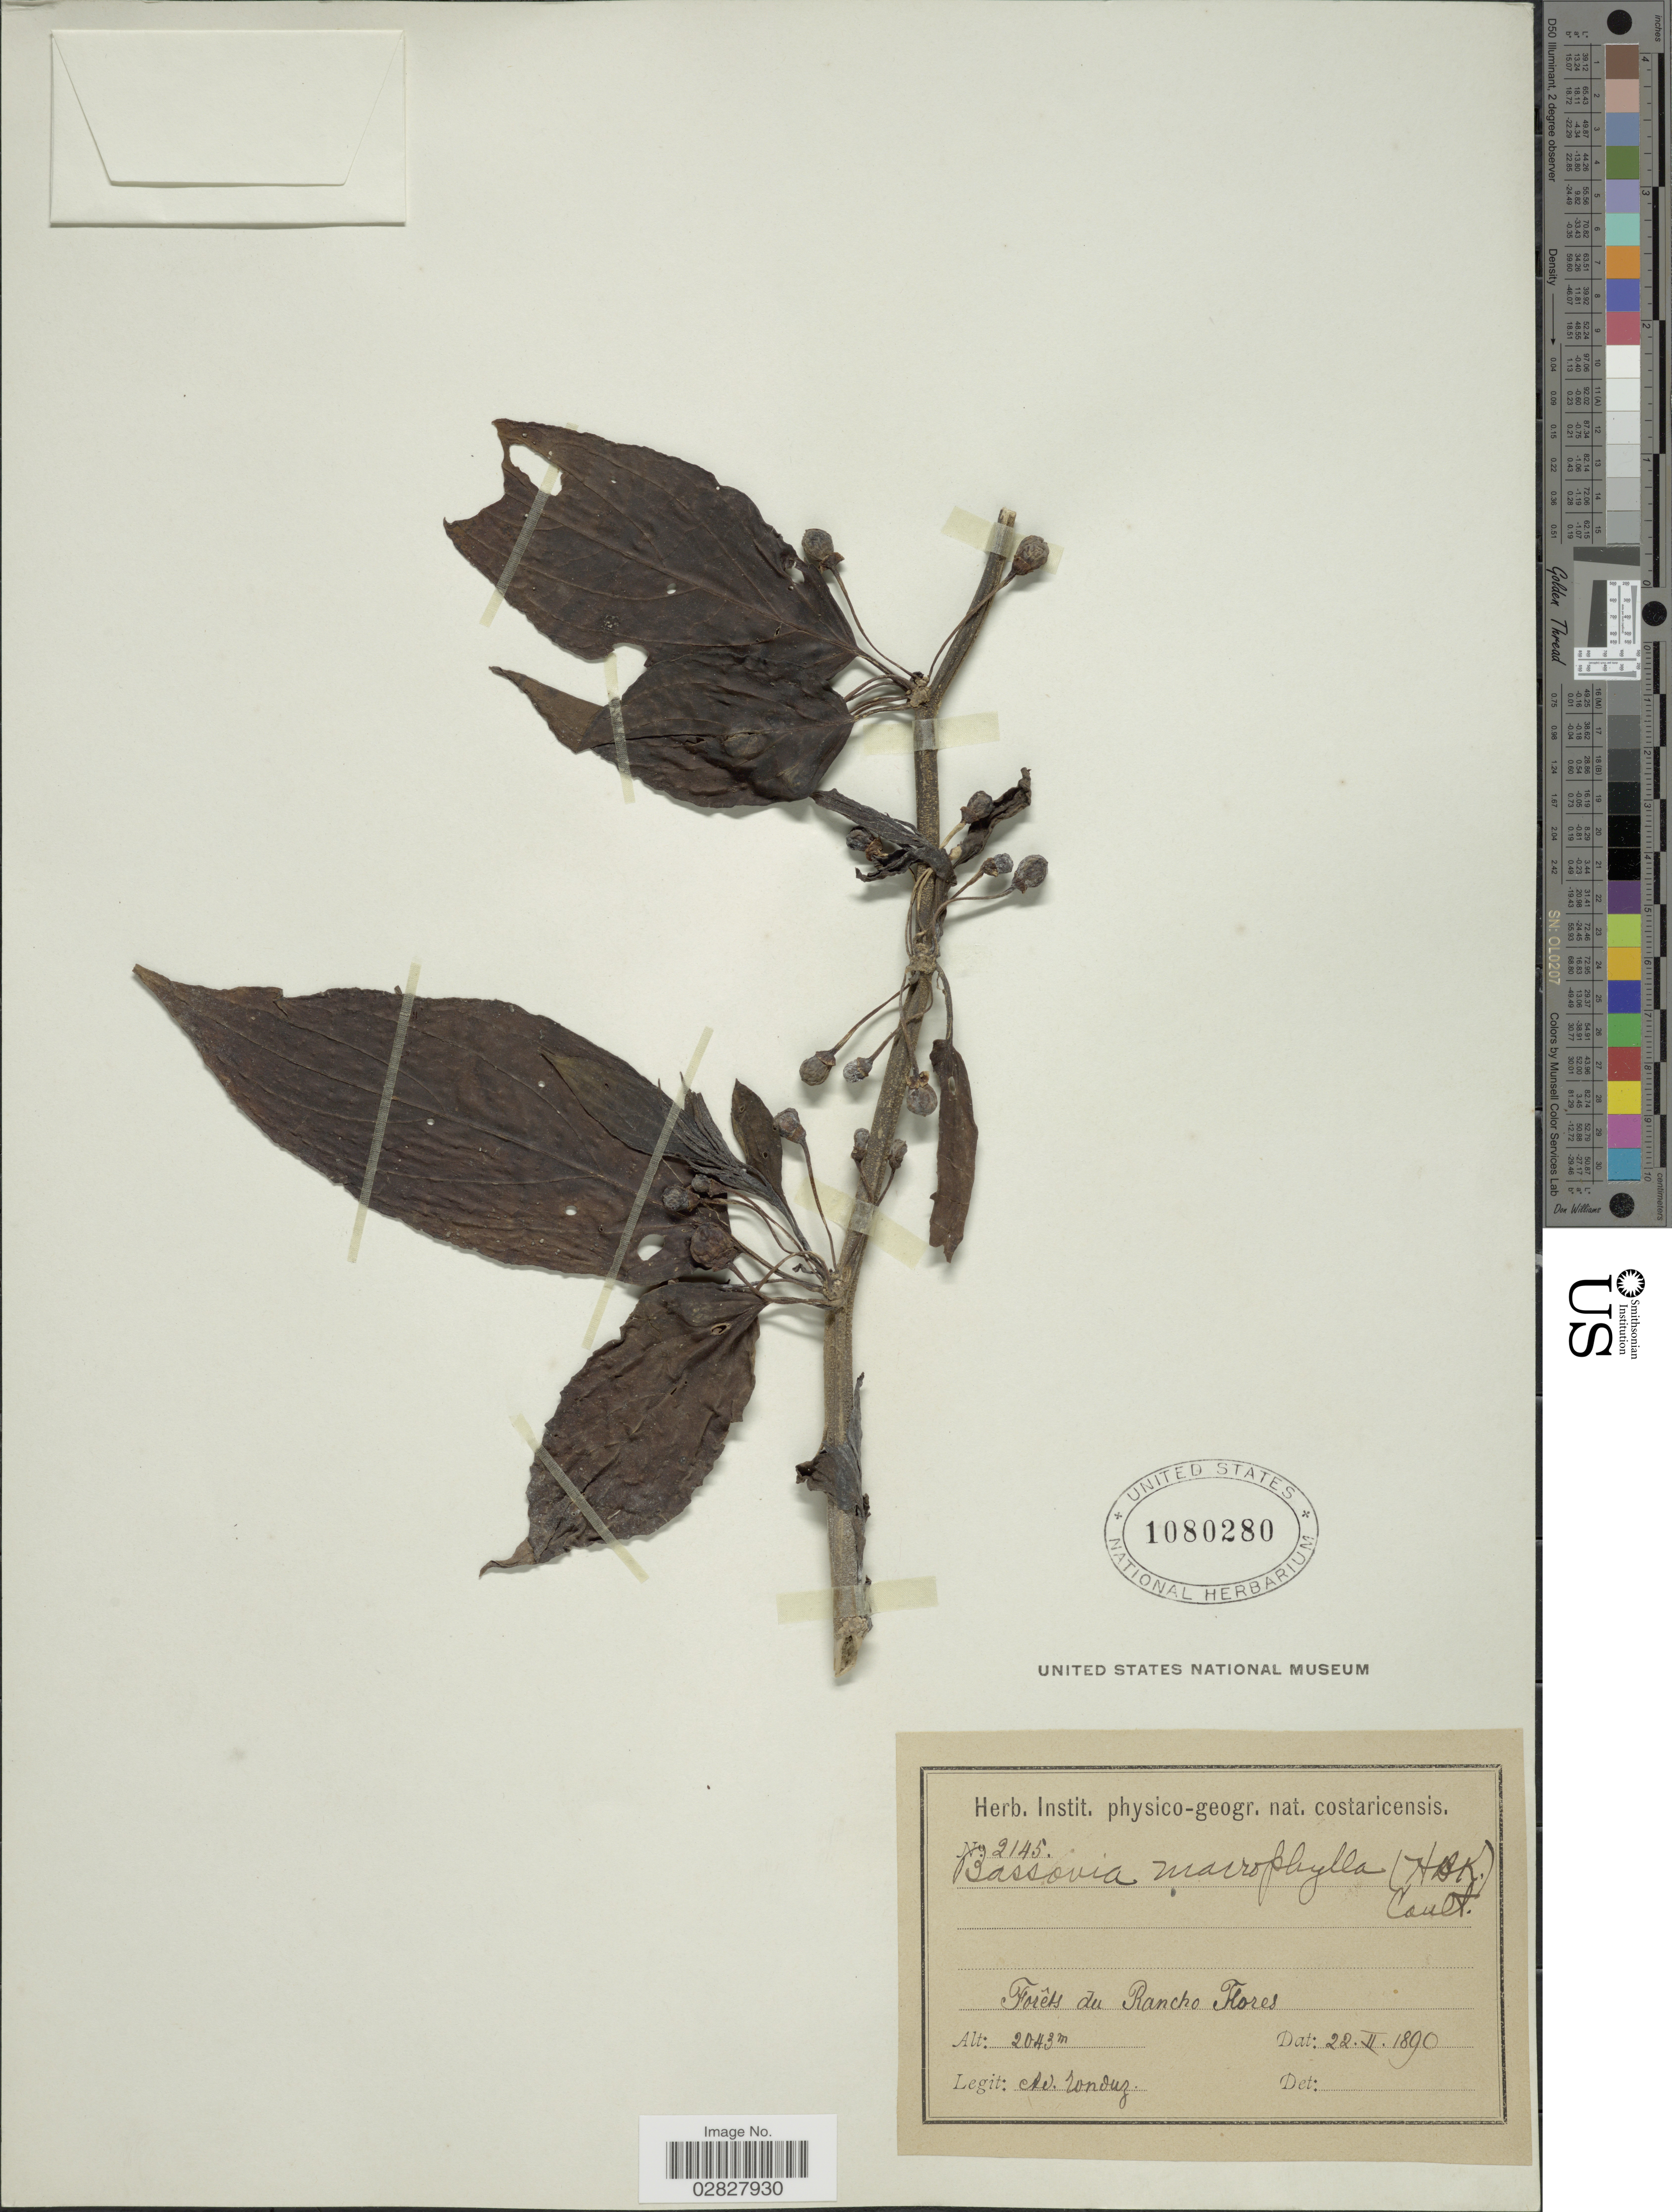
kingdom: Plantae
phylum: Tracheophyta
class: Magnoliopsida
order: Solanales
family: Solanaceae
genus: Bassovia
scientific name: Bassovia macrophylla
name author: (Humb. & Bonpl. ex Dunal) J.M. Coult.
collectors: A. Tonduz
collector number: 2145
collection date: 1890-02-22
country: Costa Rica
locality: Forêts du Rancho Flores.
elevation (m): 2043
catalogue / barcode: US 1080280